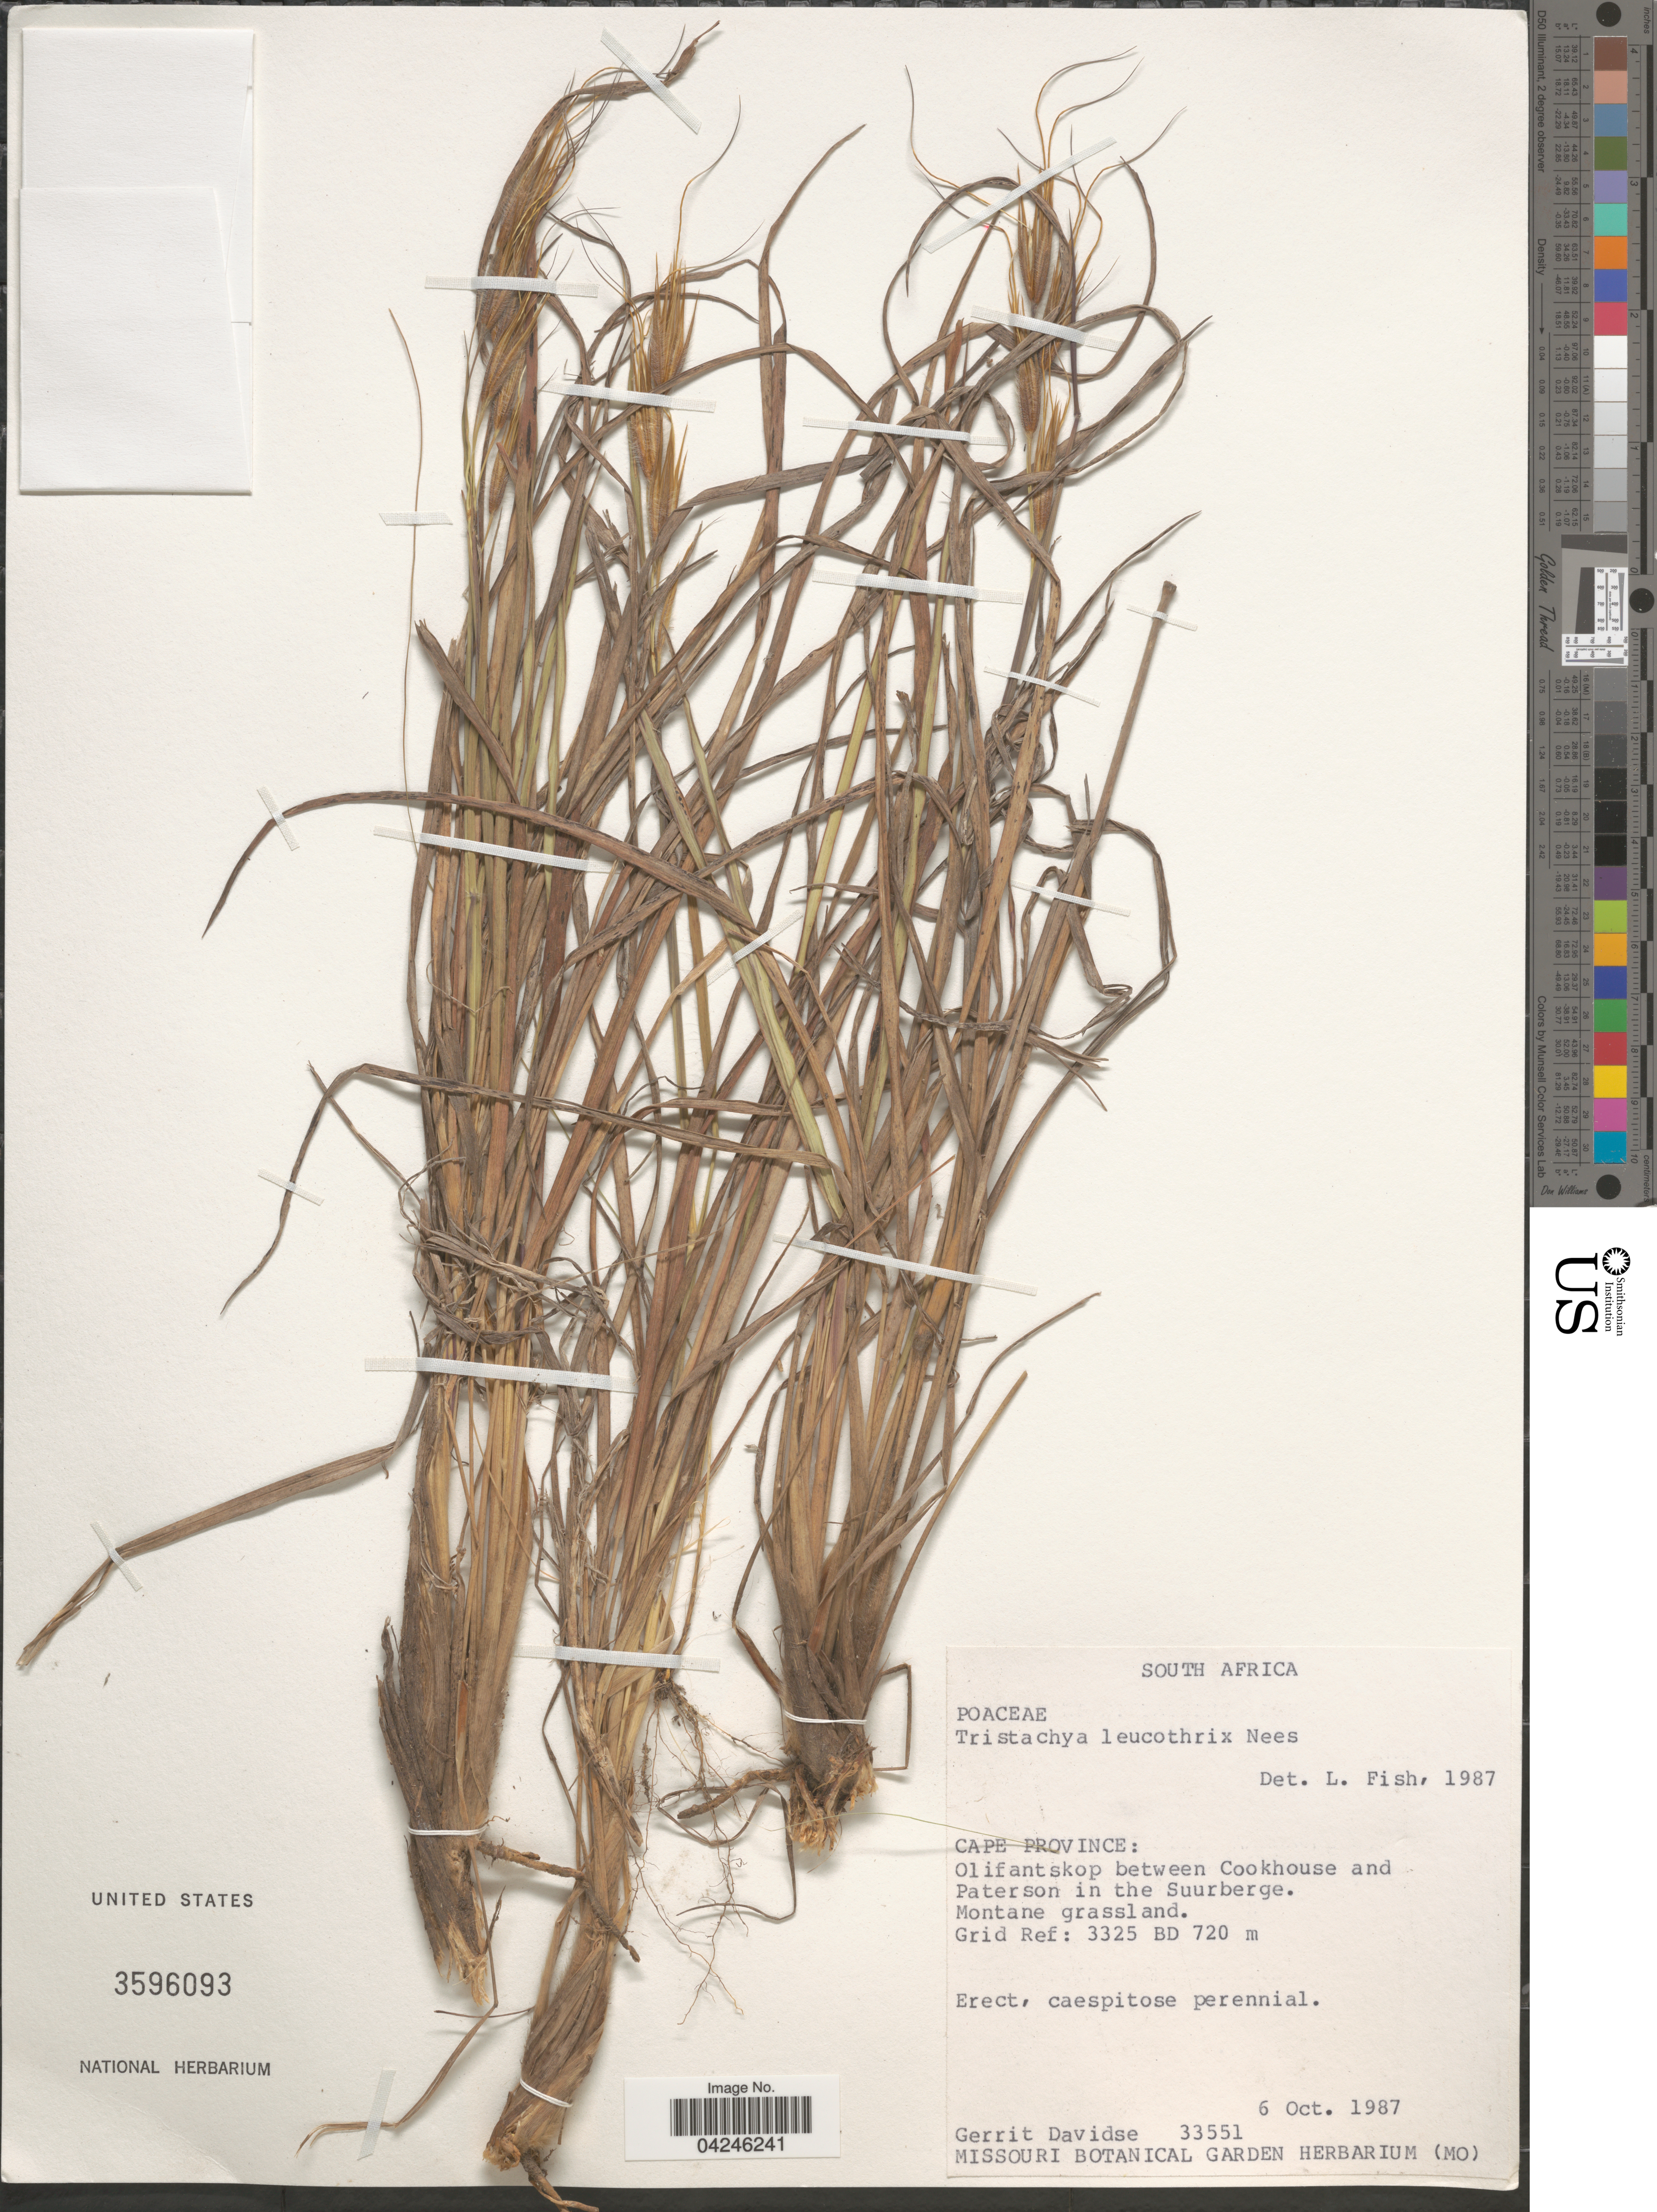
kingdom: Plantae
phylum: Tracheophyta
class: Liliopsida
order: Poales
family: Poaceae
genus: Tristachya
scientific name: Tristachya leucothrix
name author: Trin. ex Nees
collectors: G. Davidse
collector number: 33551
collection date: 1987-10-06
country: South Africa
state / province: Eastern Cape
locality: Olifantskop between Cookhouse and Paterson in the Suurberge. Grid Ref: 3325 BD.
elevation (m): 720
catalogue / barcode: US 3596093